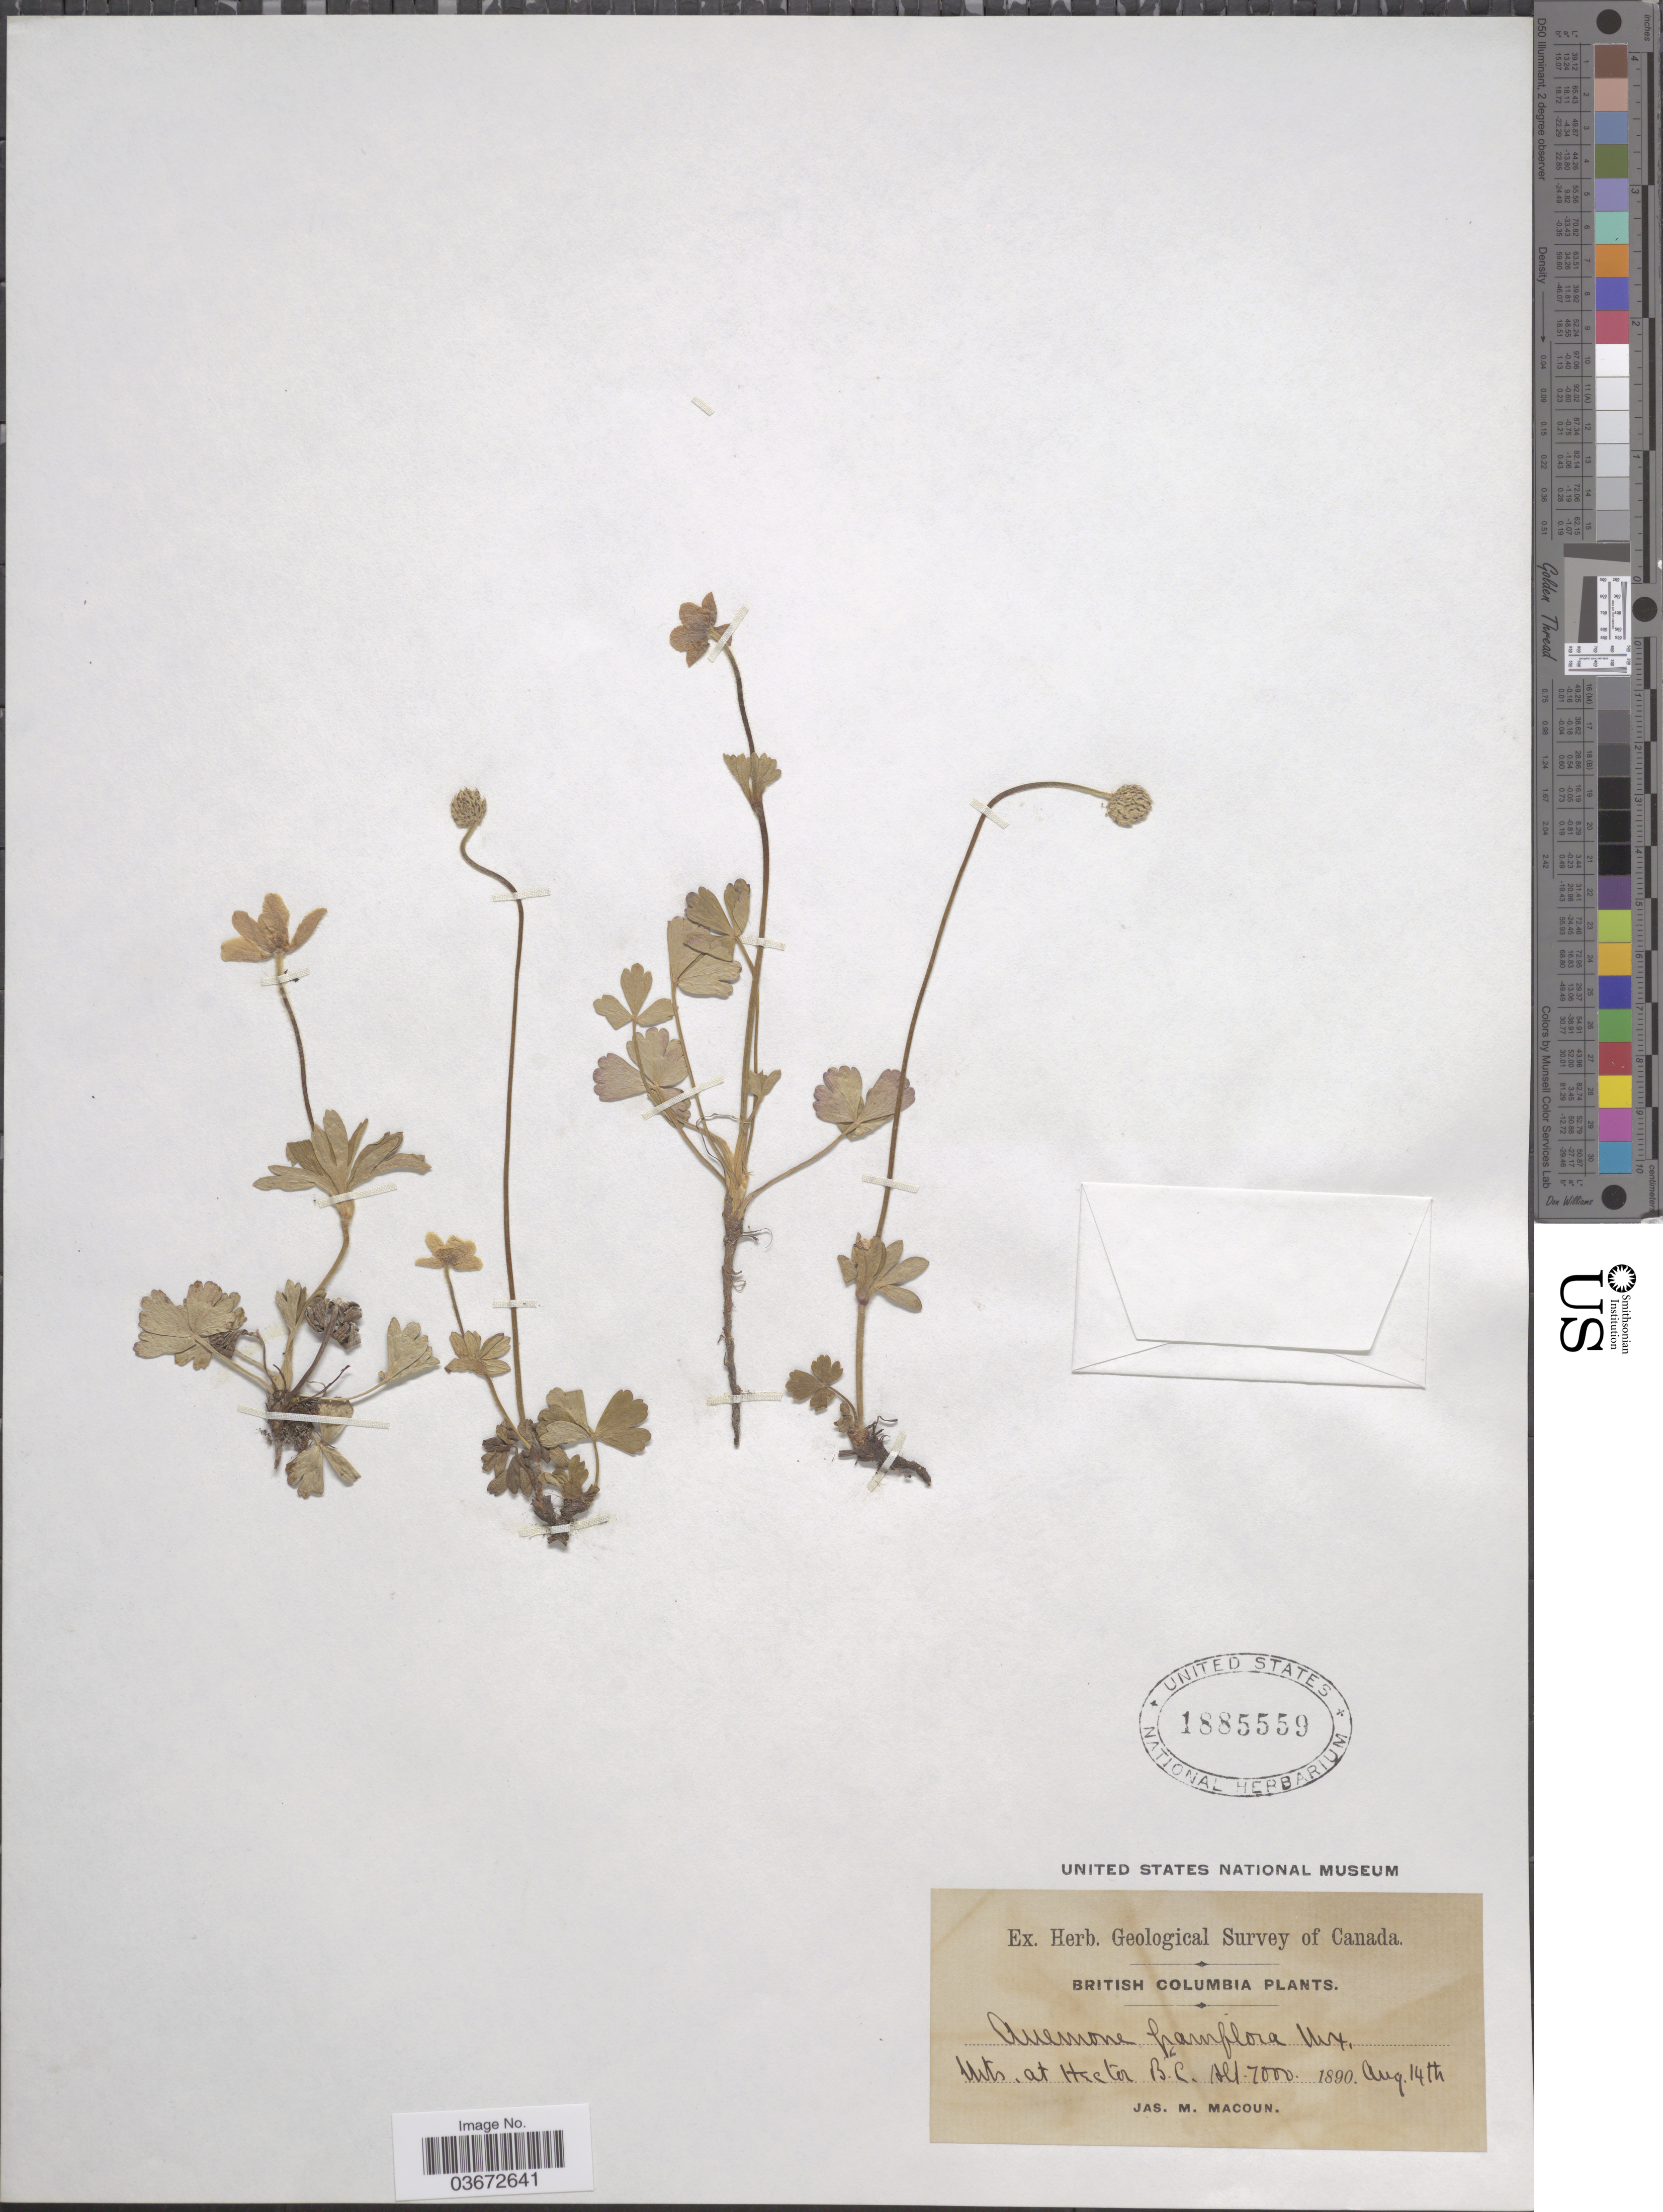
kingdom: Plantae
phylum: Tracheophyta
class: Magnoliopsida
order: Ranunculales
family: Ranunculaceae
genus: Anemone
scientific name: Anemone parviflora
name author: Michx.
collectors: J. M. Macoun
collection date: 1890-08-14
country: Canada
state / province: British Columbia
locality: Mts. at Hector.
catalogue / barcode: US 1885559